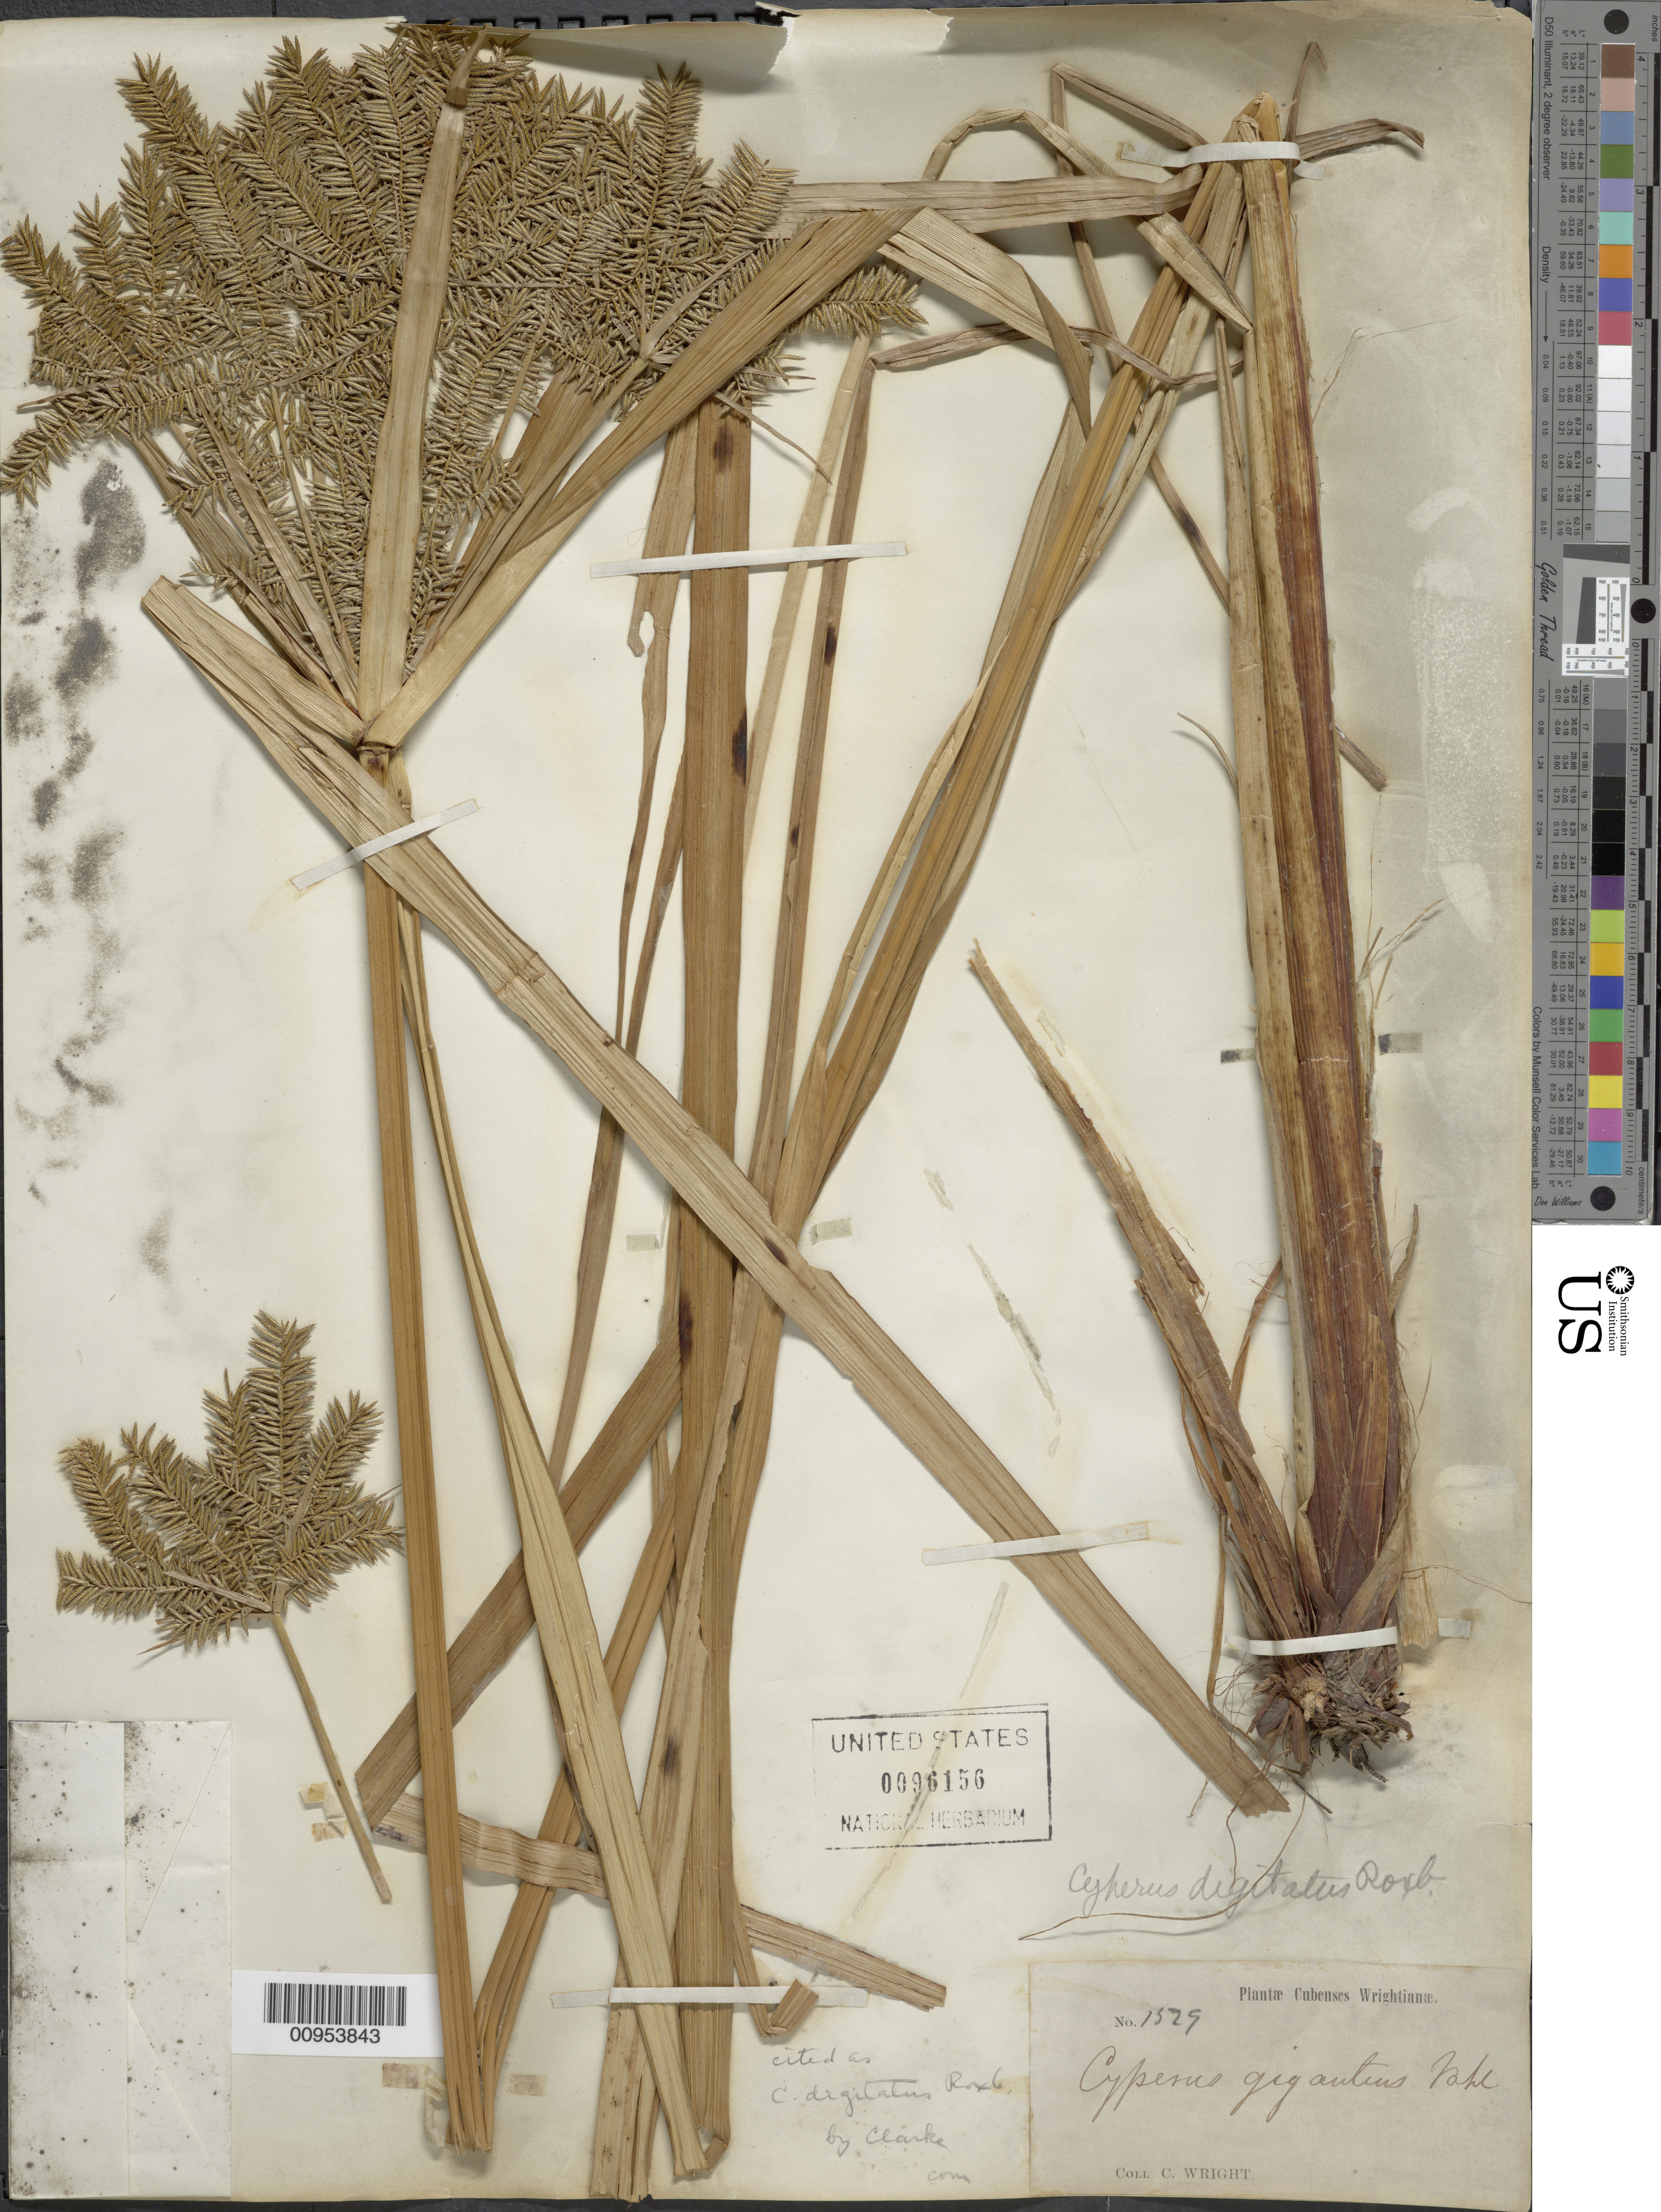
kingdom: Plantae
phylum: Tracheophyta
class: Liliopsida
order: Poales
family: Cyperaceae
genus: Cyperus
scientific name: Cyperus digitatus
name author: Roxb.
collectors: C. Wright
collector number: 1529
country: Cuba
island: Cuba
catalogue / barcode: US 96156